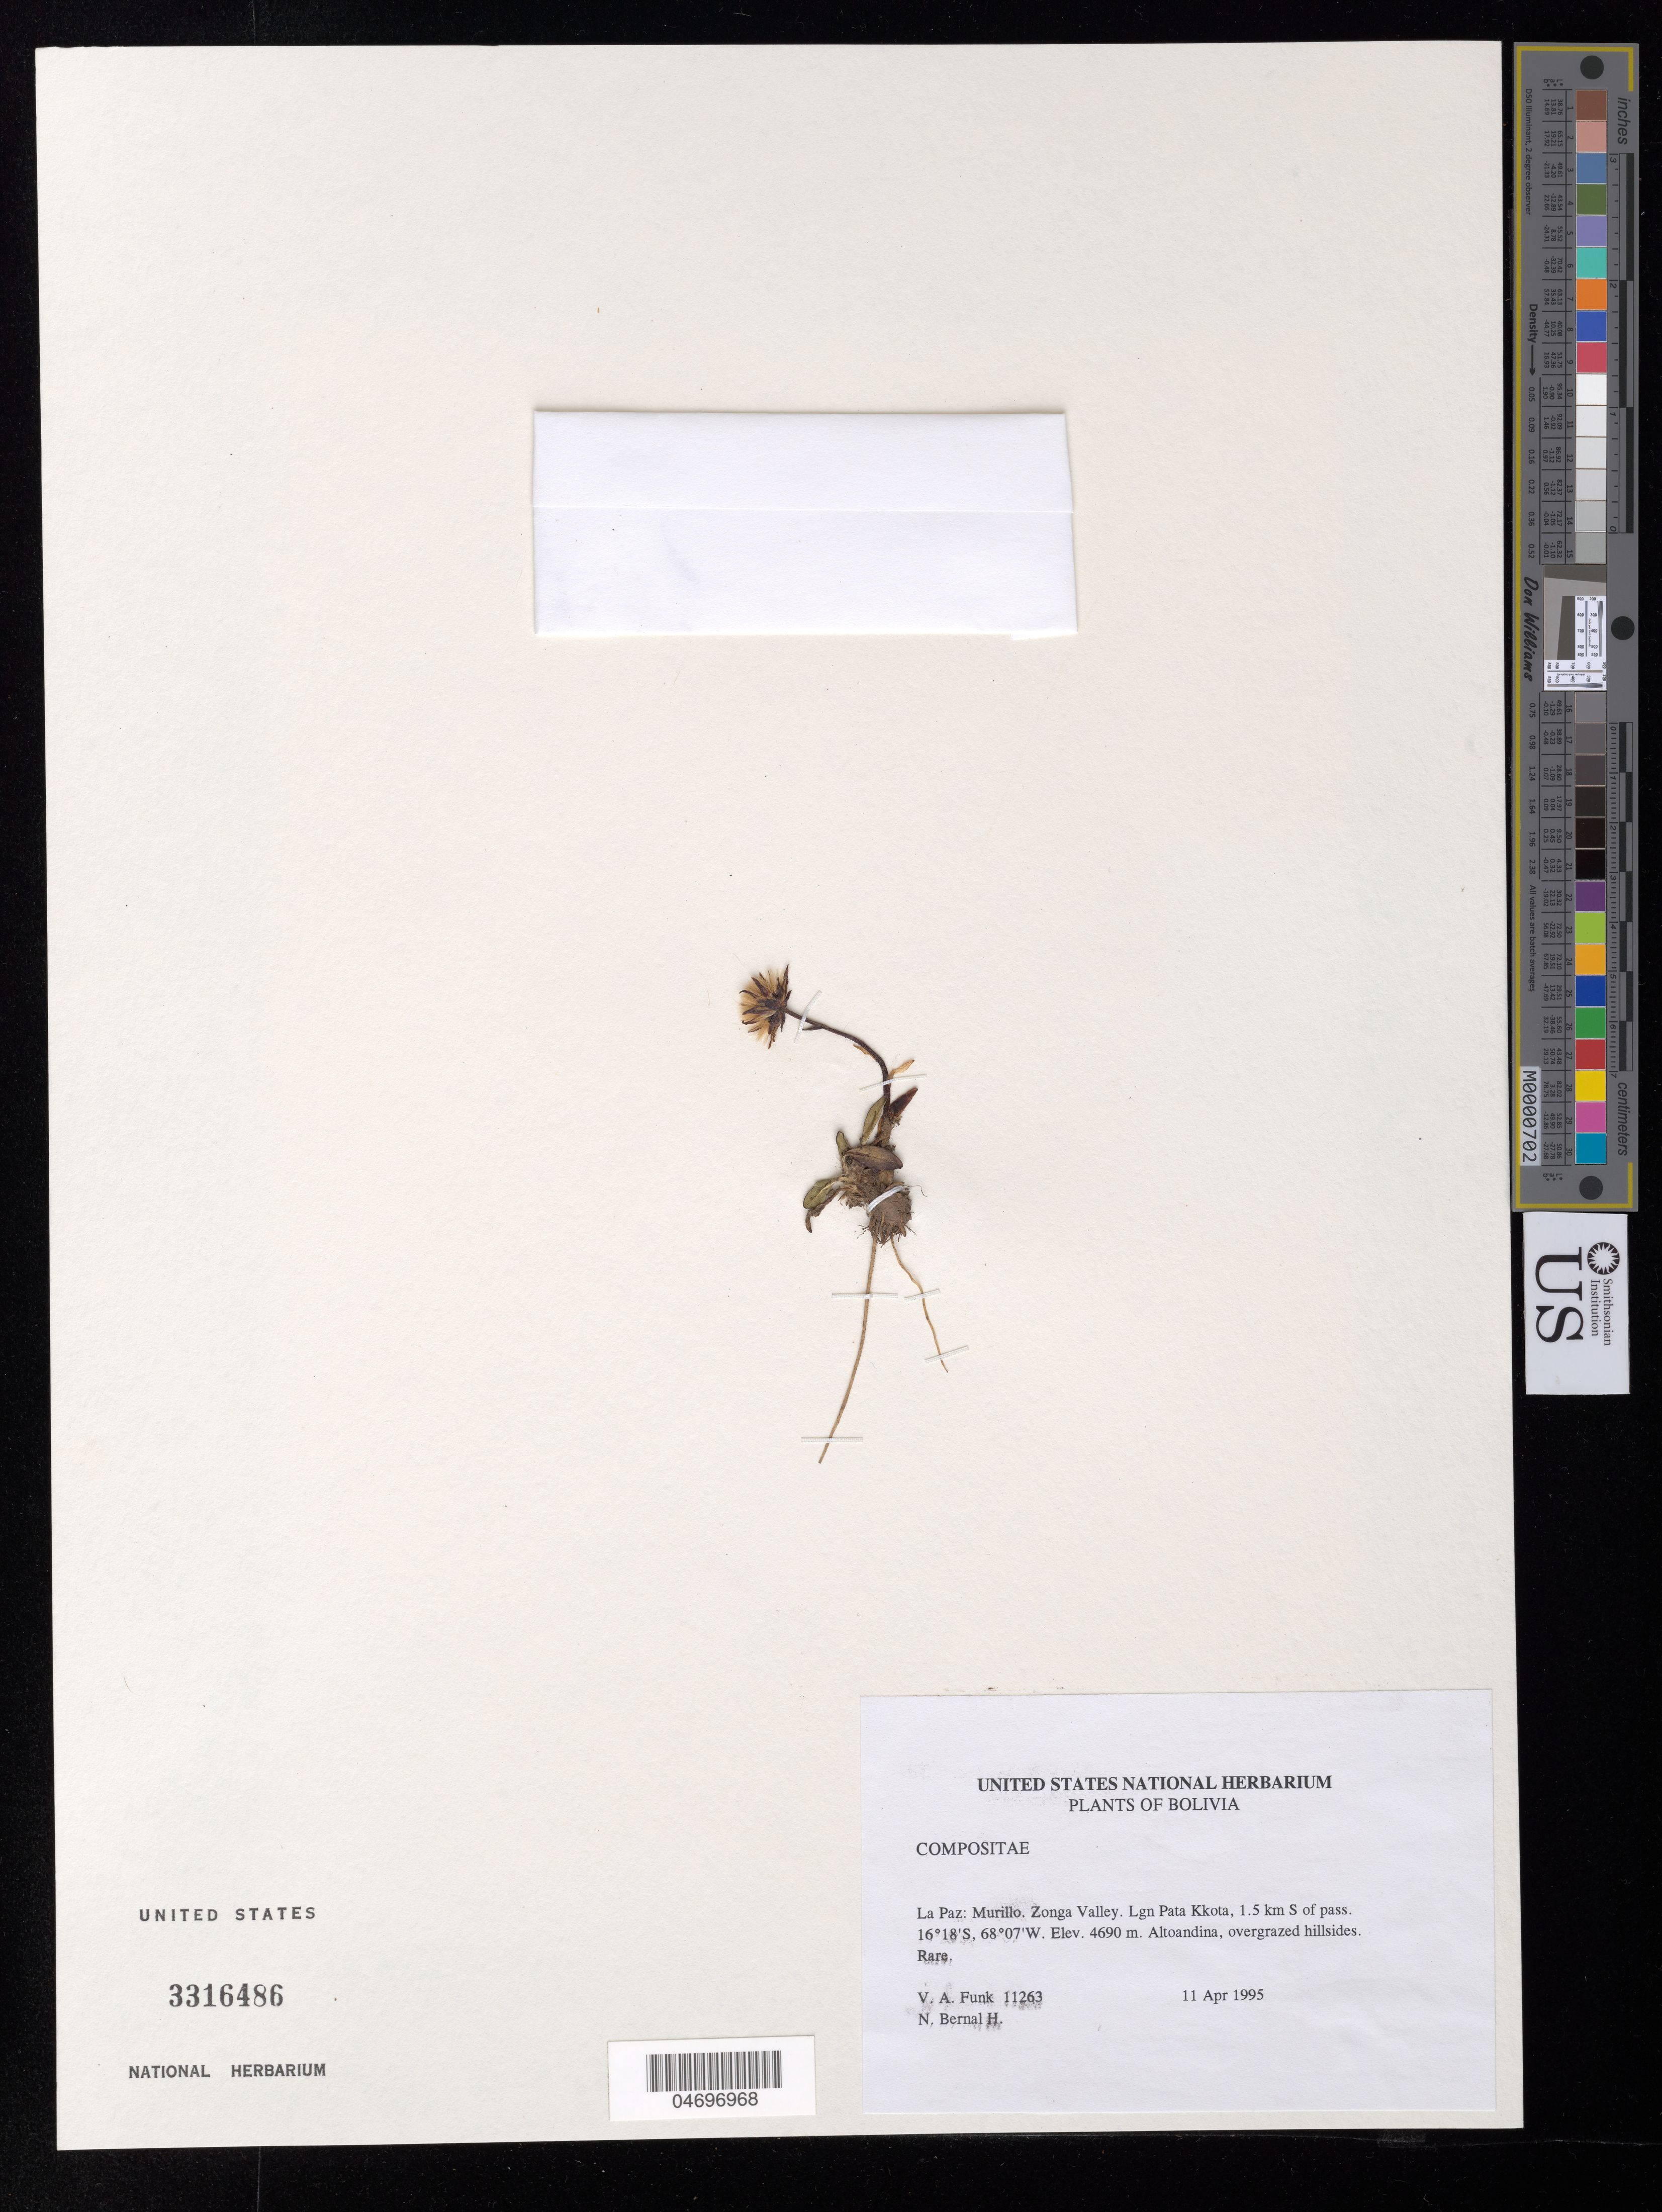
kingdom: Plantae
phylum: Tracheophyta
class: Magnoliopsida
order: Asterales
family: Asteraceae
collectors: V. Funk & N. Bernal H.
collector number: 11263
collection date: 1995-04-11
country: Bolivia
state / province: La Paz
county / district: Murillo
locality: Zongo Valley. Lgn. Pata Kkota, 1.5 km S of pass.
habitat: Altoandina, overgrazed hillsides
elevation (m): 4690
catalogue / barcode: US 3316486